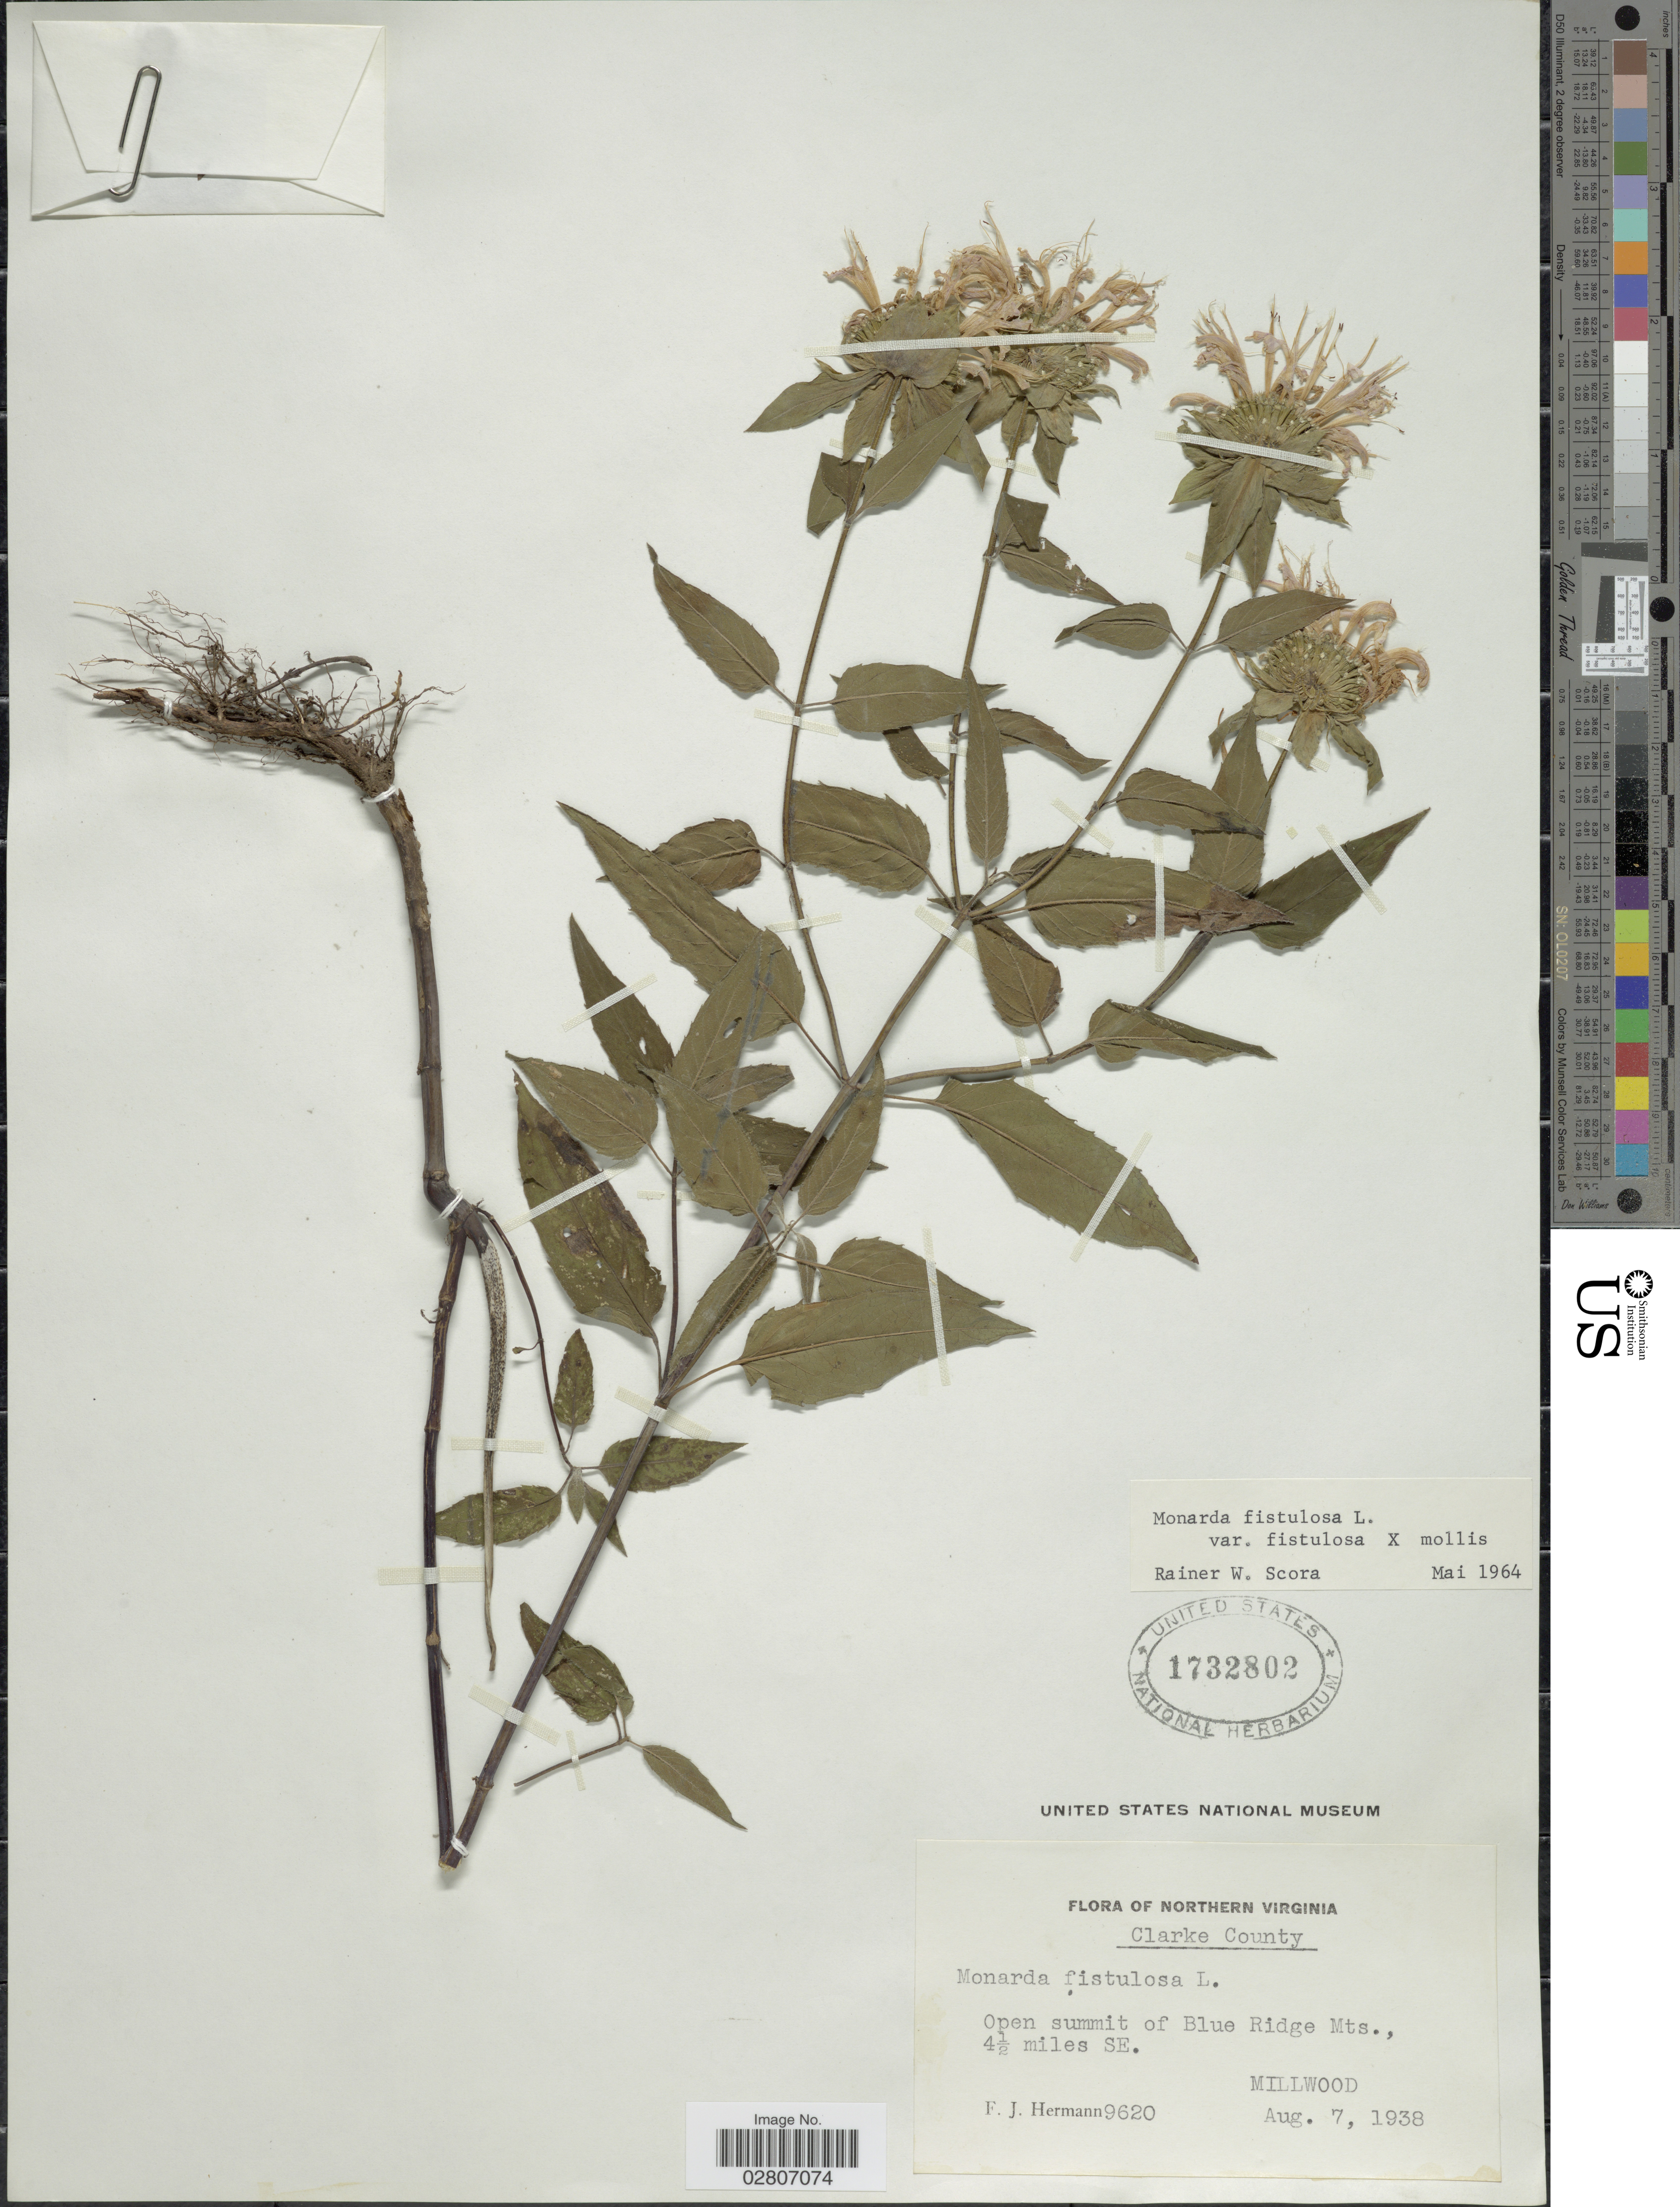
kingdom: Plantae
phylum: Tracheophyta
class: Magnoliopsida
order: Lamiales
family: Lamiaceae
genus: Monarda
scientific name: Monarda fistulosa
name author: L.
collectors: F. J. Hermann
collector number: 9620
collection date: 1938-08-07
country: United States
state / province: Virginia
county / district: Clarke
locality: Northern Virginia. Clarke County. Open summit of Blue Ridge Mts., 4½ miles SE. Millwood.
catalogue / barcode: US 1732802